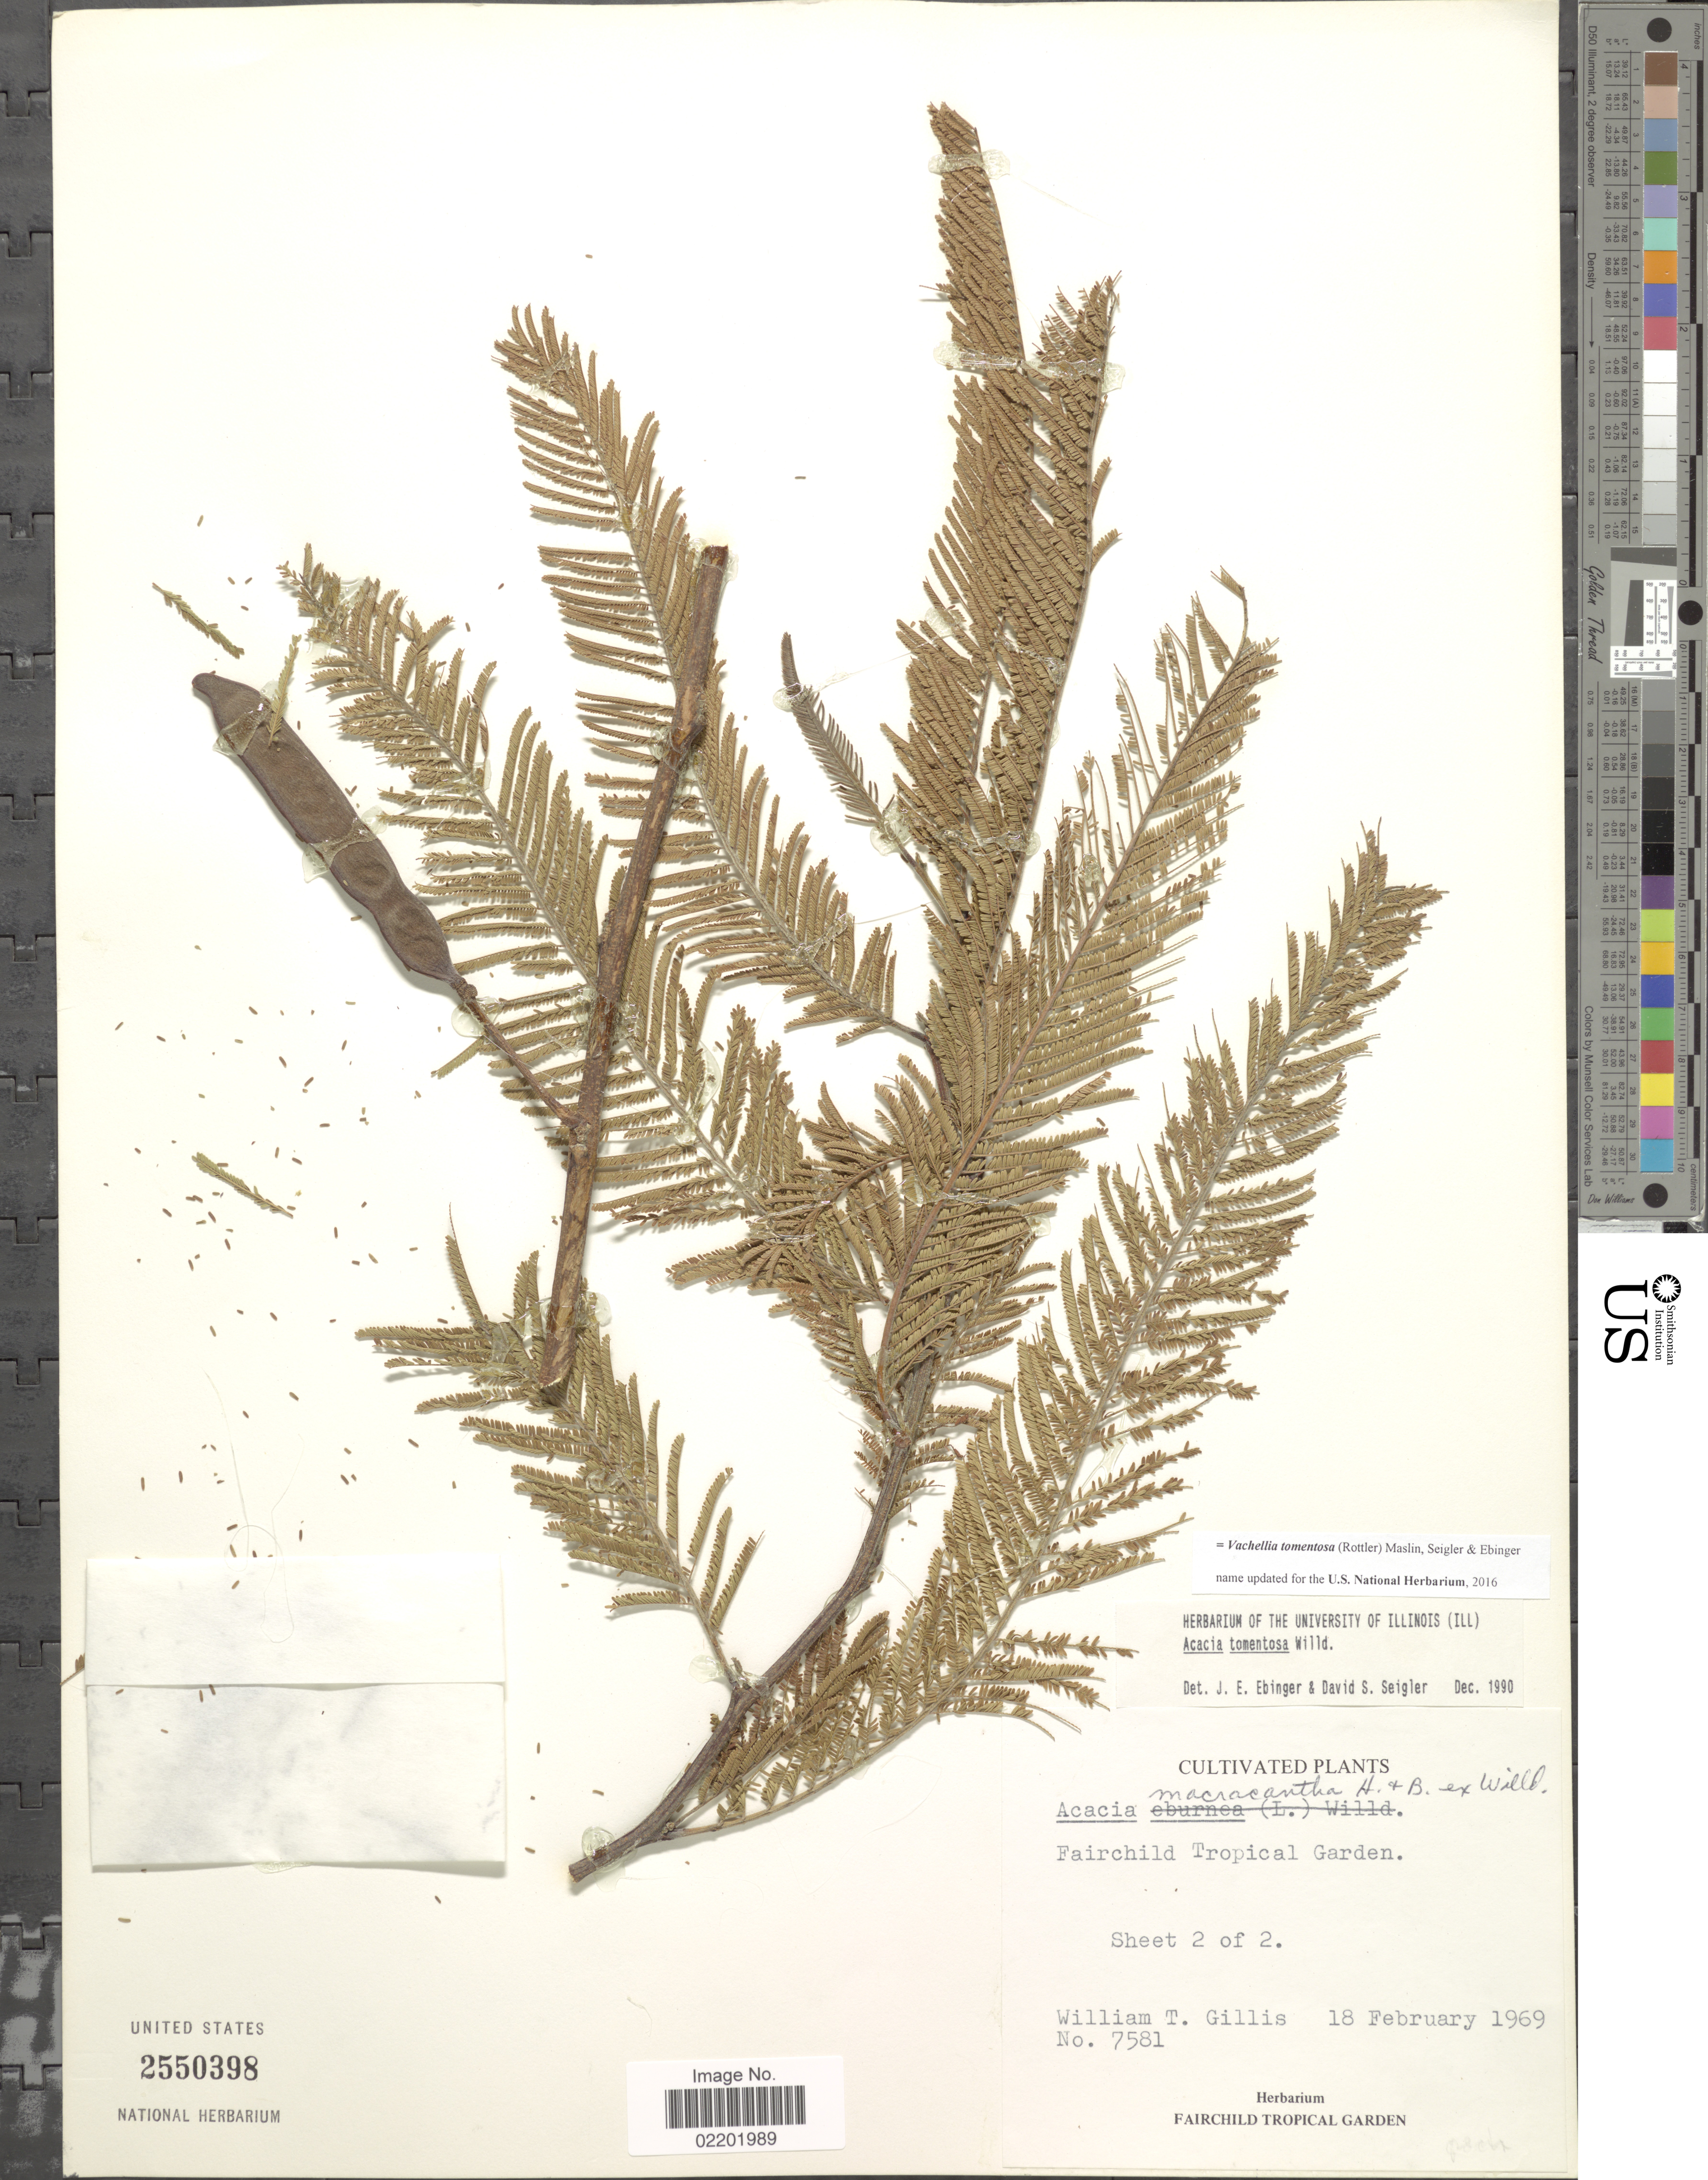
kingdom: Plantae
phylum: Tracheophyta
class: Magnoliopsida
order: Fabales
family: Fabaceae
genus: Vachellia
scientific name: Vachellia tomentosa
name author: (Rottler) Maslin et al.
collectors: W. T. Gillis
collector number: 7581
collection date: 1969-02-18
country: Bahamas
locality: Faircild Tropical Garden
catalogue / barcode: US 2550398